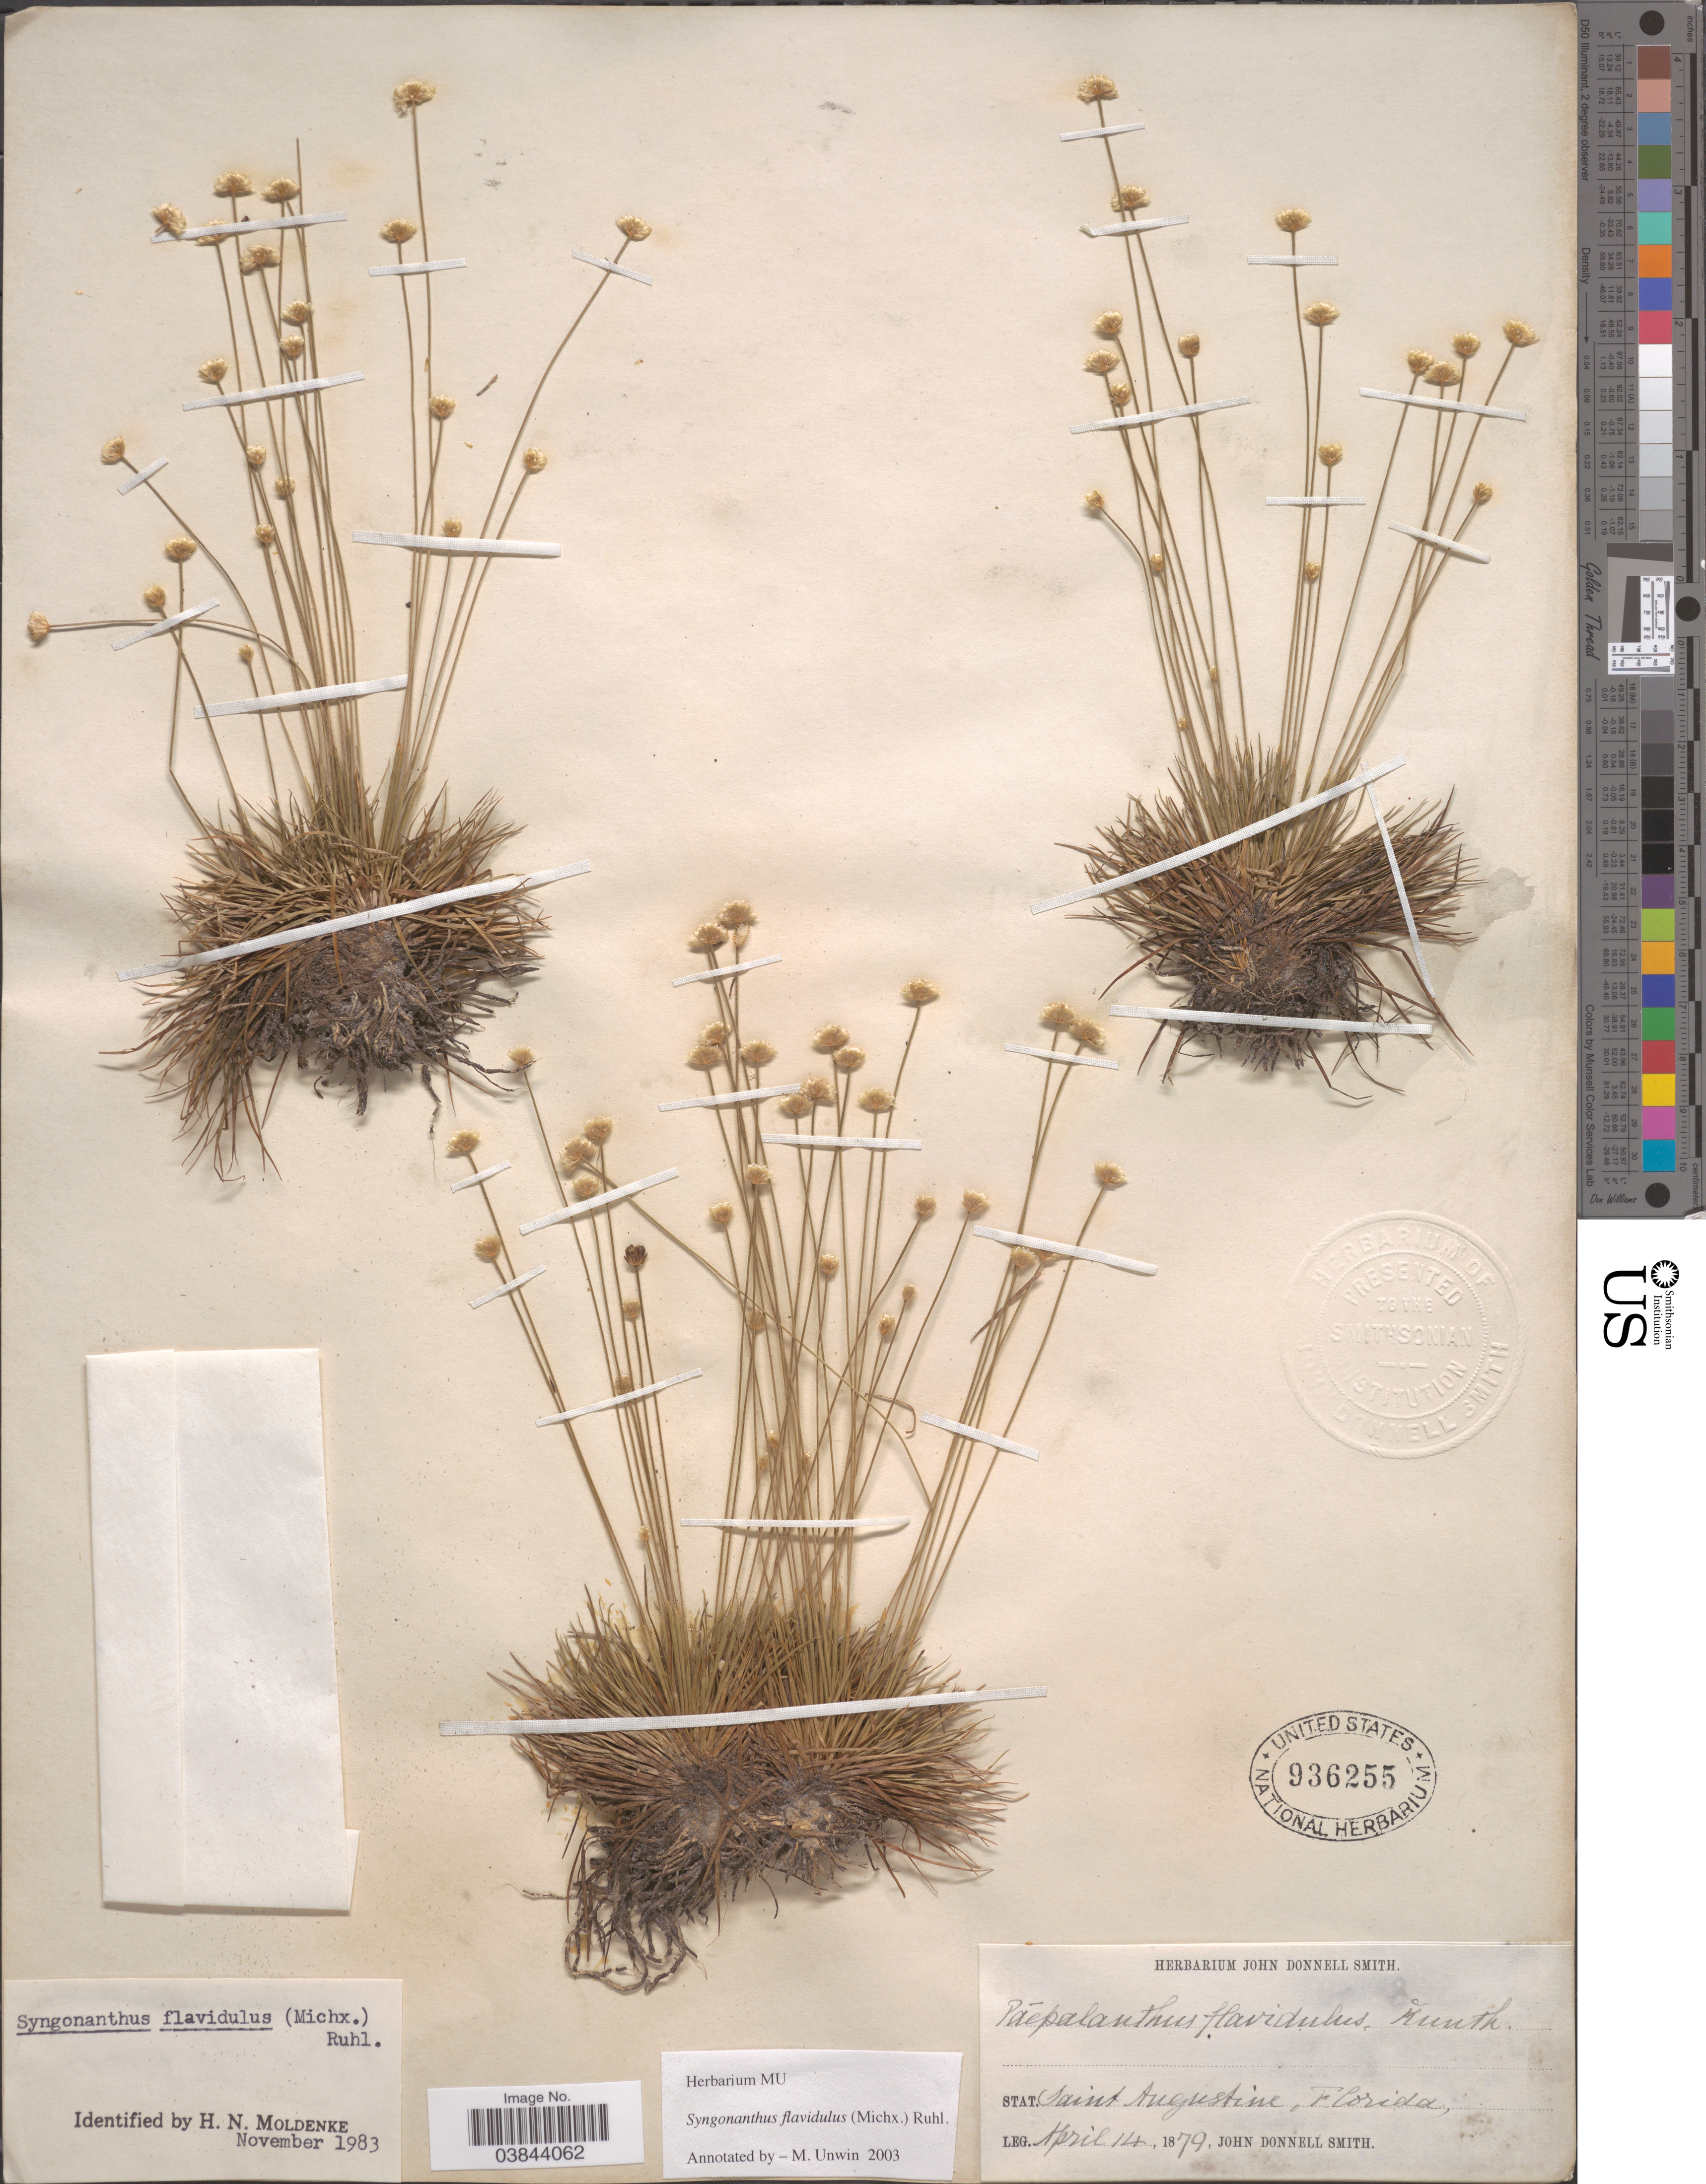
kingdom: Plantae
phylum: Tracheophyta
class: Liliopsida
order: Poales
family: Eriocaulaceae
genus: Syngonanthus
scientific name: Syngonanthus flavidulus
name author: (Michx.) Ruhland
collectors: J. Donnell Smith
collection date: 1879-04-14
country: United States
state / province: Florida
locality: Stat. Saint Augustine.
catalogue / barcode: US 936255